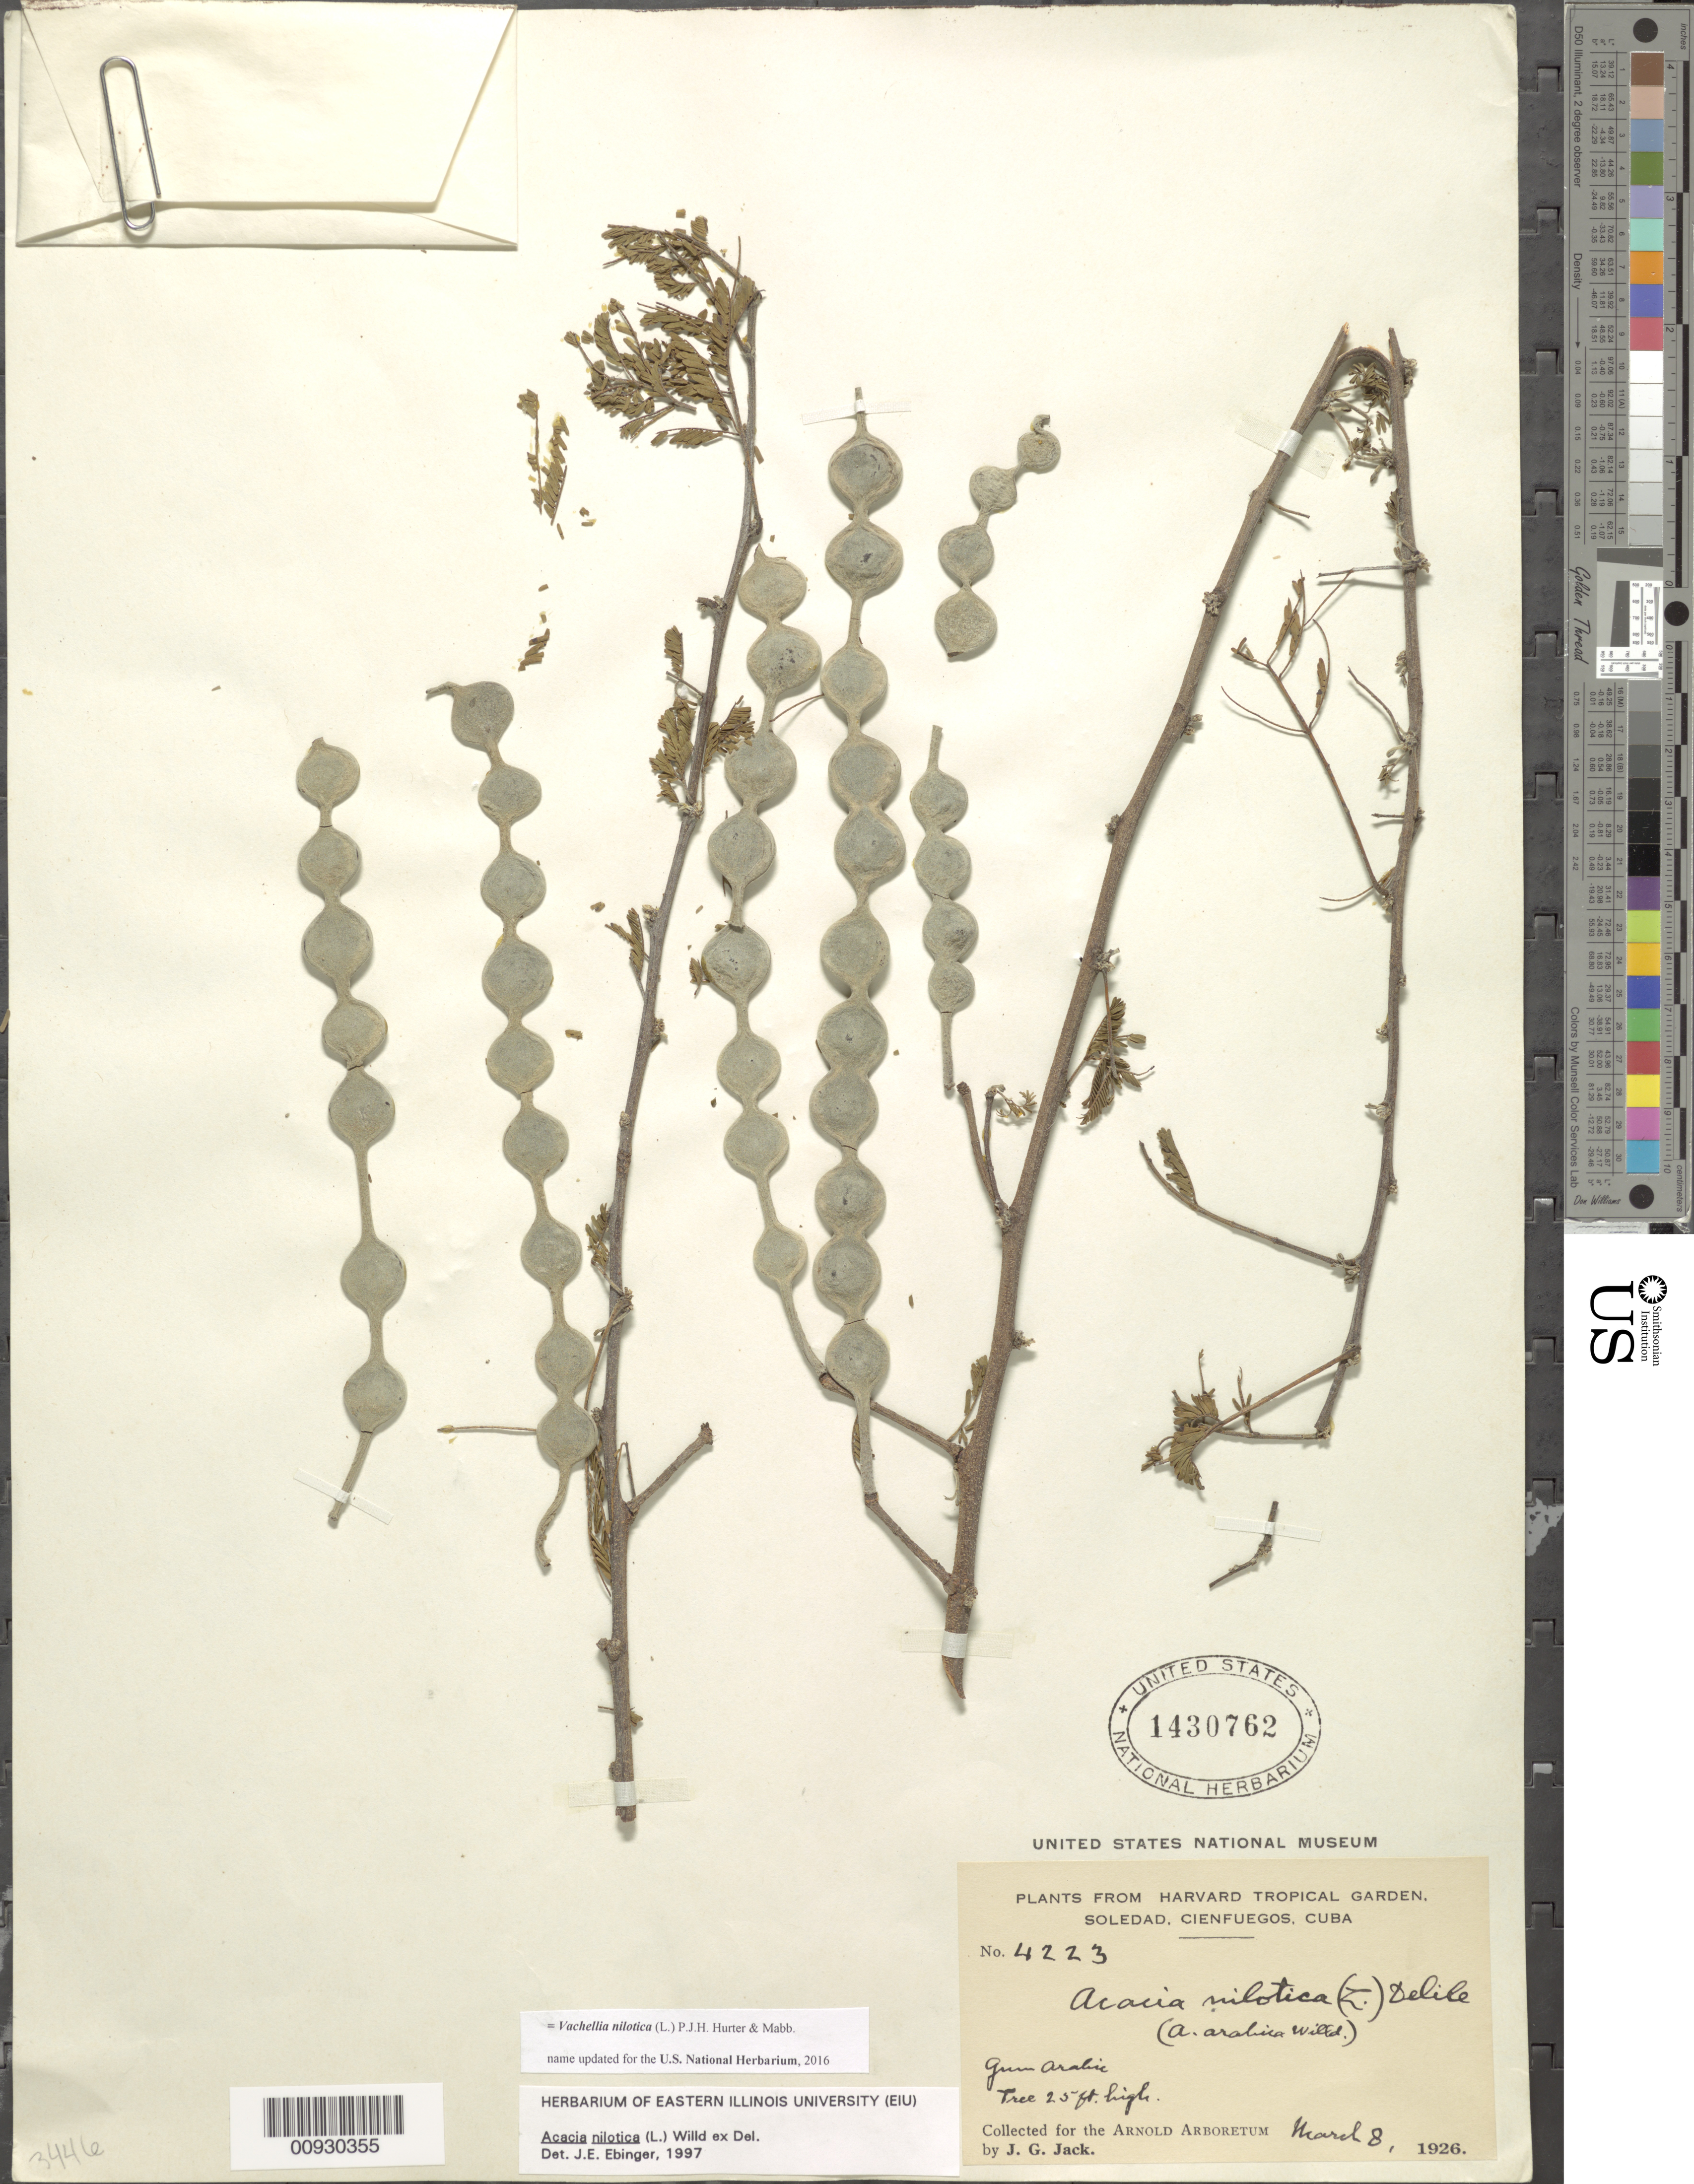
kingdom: Plantae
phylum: Tracheophyta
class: Magnoliopsida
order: Fabales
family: Fabaceae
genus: Vachellia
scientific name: Vachellia nilotica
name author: (L.) P.J.H. Hurter & Mabb.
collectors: J. G. Jack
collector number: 4223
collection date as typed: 08 Mar 1926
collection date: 1926-03-08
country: Cuba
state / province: Las Villas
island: Cuba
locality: Cienfuegos Dist.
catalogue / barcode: US 1430762